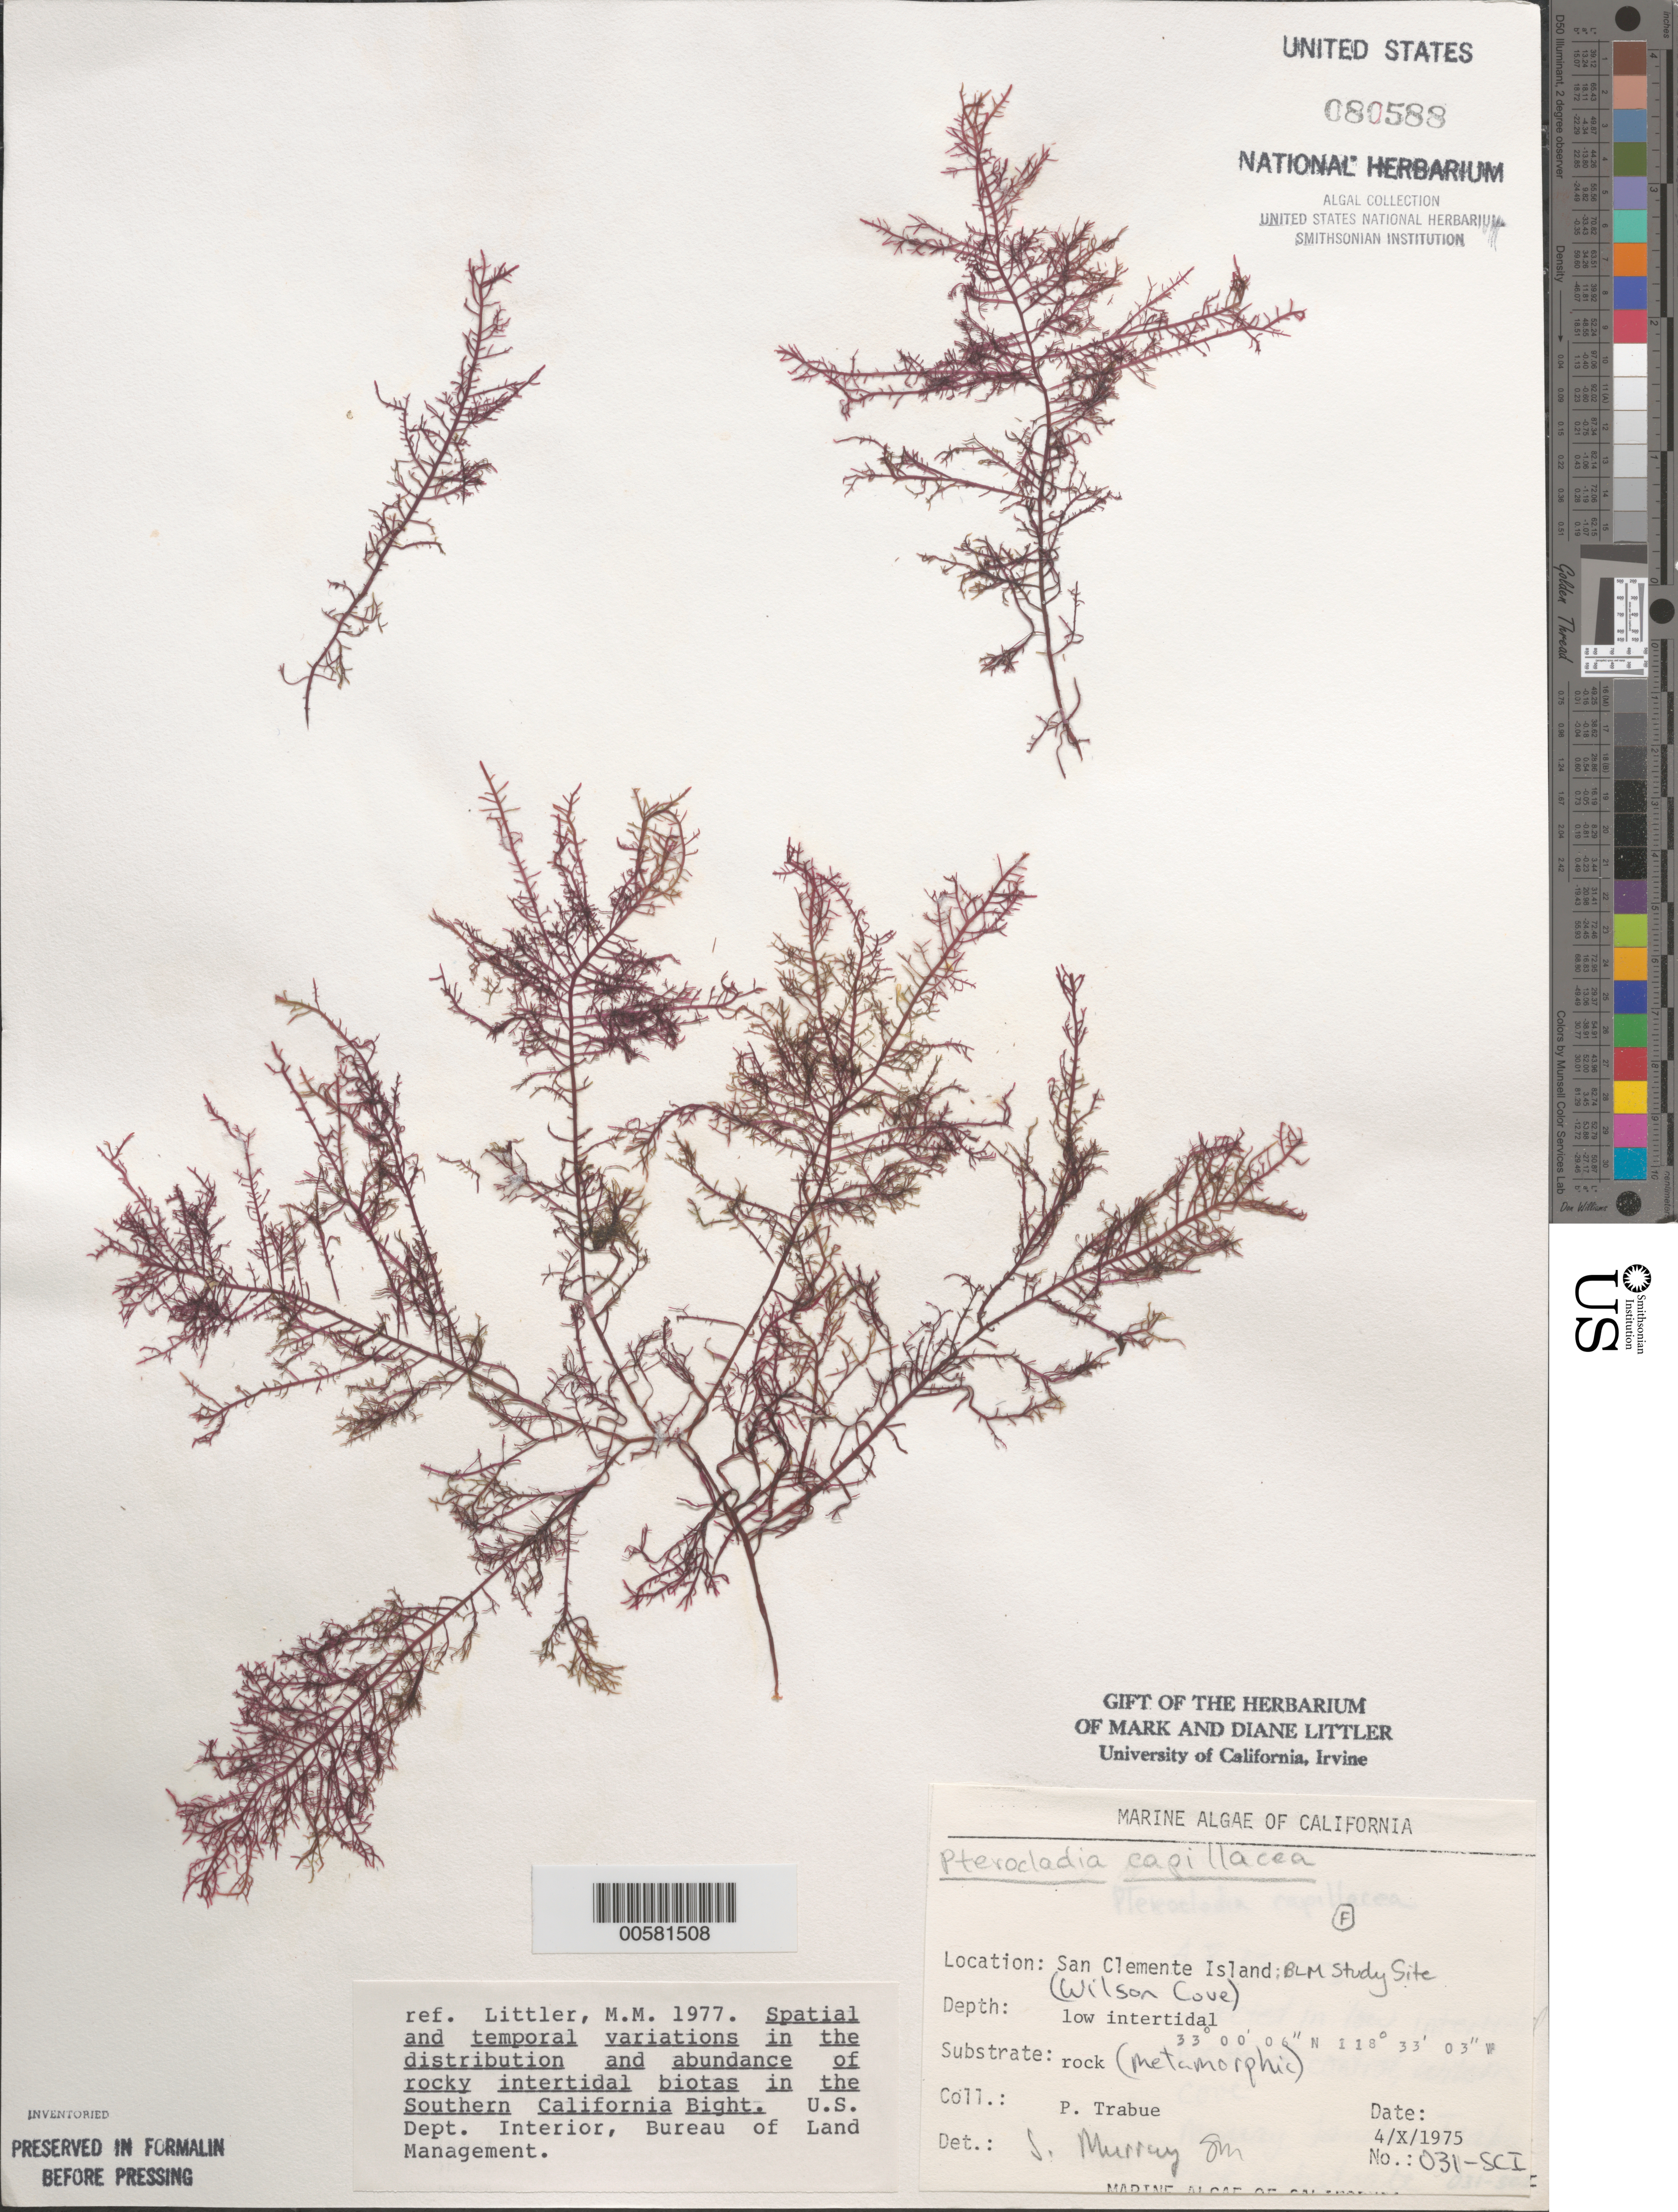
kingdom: Plantae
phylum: Rhodophyta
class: Florideophyceae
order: Gelidiales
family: Pterocladiaceae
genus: Pterocladiella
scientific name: Pterocladiella capillacea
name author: (S.G. Gmel.) Santelices & Hommers.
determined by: Algae name updating Project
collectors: P. J. Trabue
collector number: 031-sci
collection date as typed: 04 Oct 1975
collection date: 1975-10-04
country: United States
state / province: California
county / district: Los Angeles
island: San Clemente Island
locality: Wilson Cove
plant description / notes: BLM-SOCALBIGHT Rocky Intertidal Survey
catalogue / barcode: US 80588